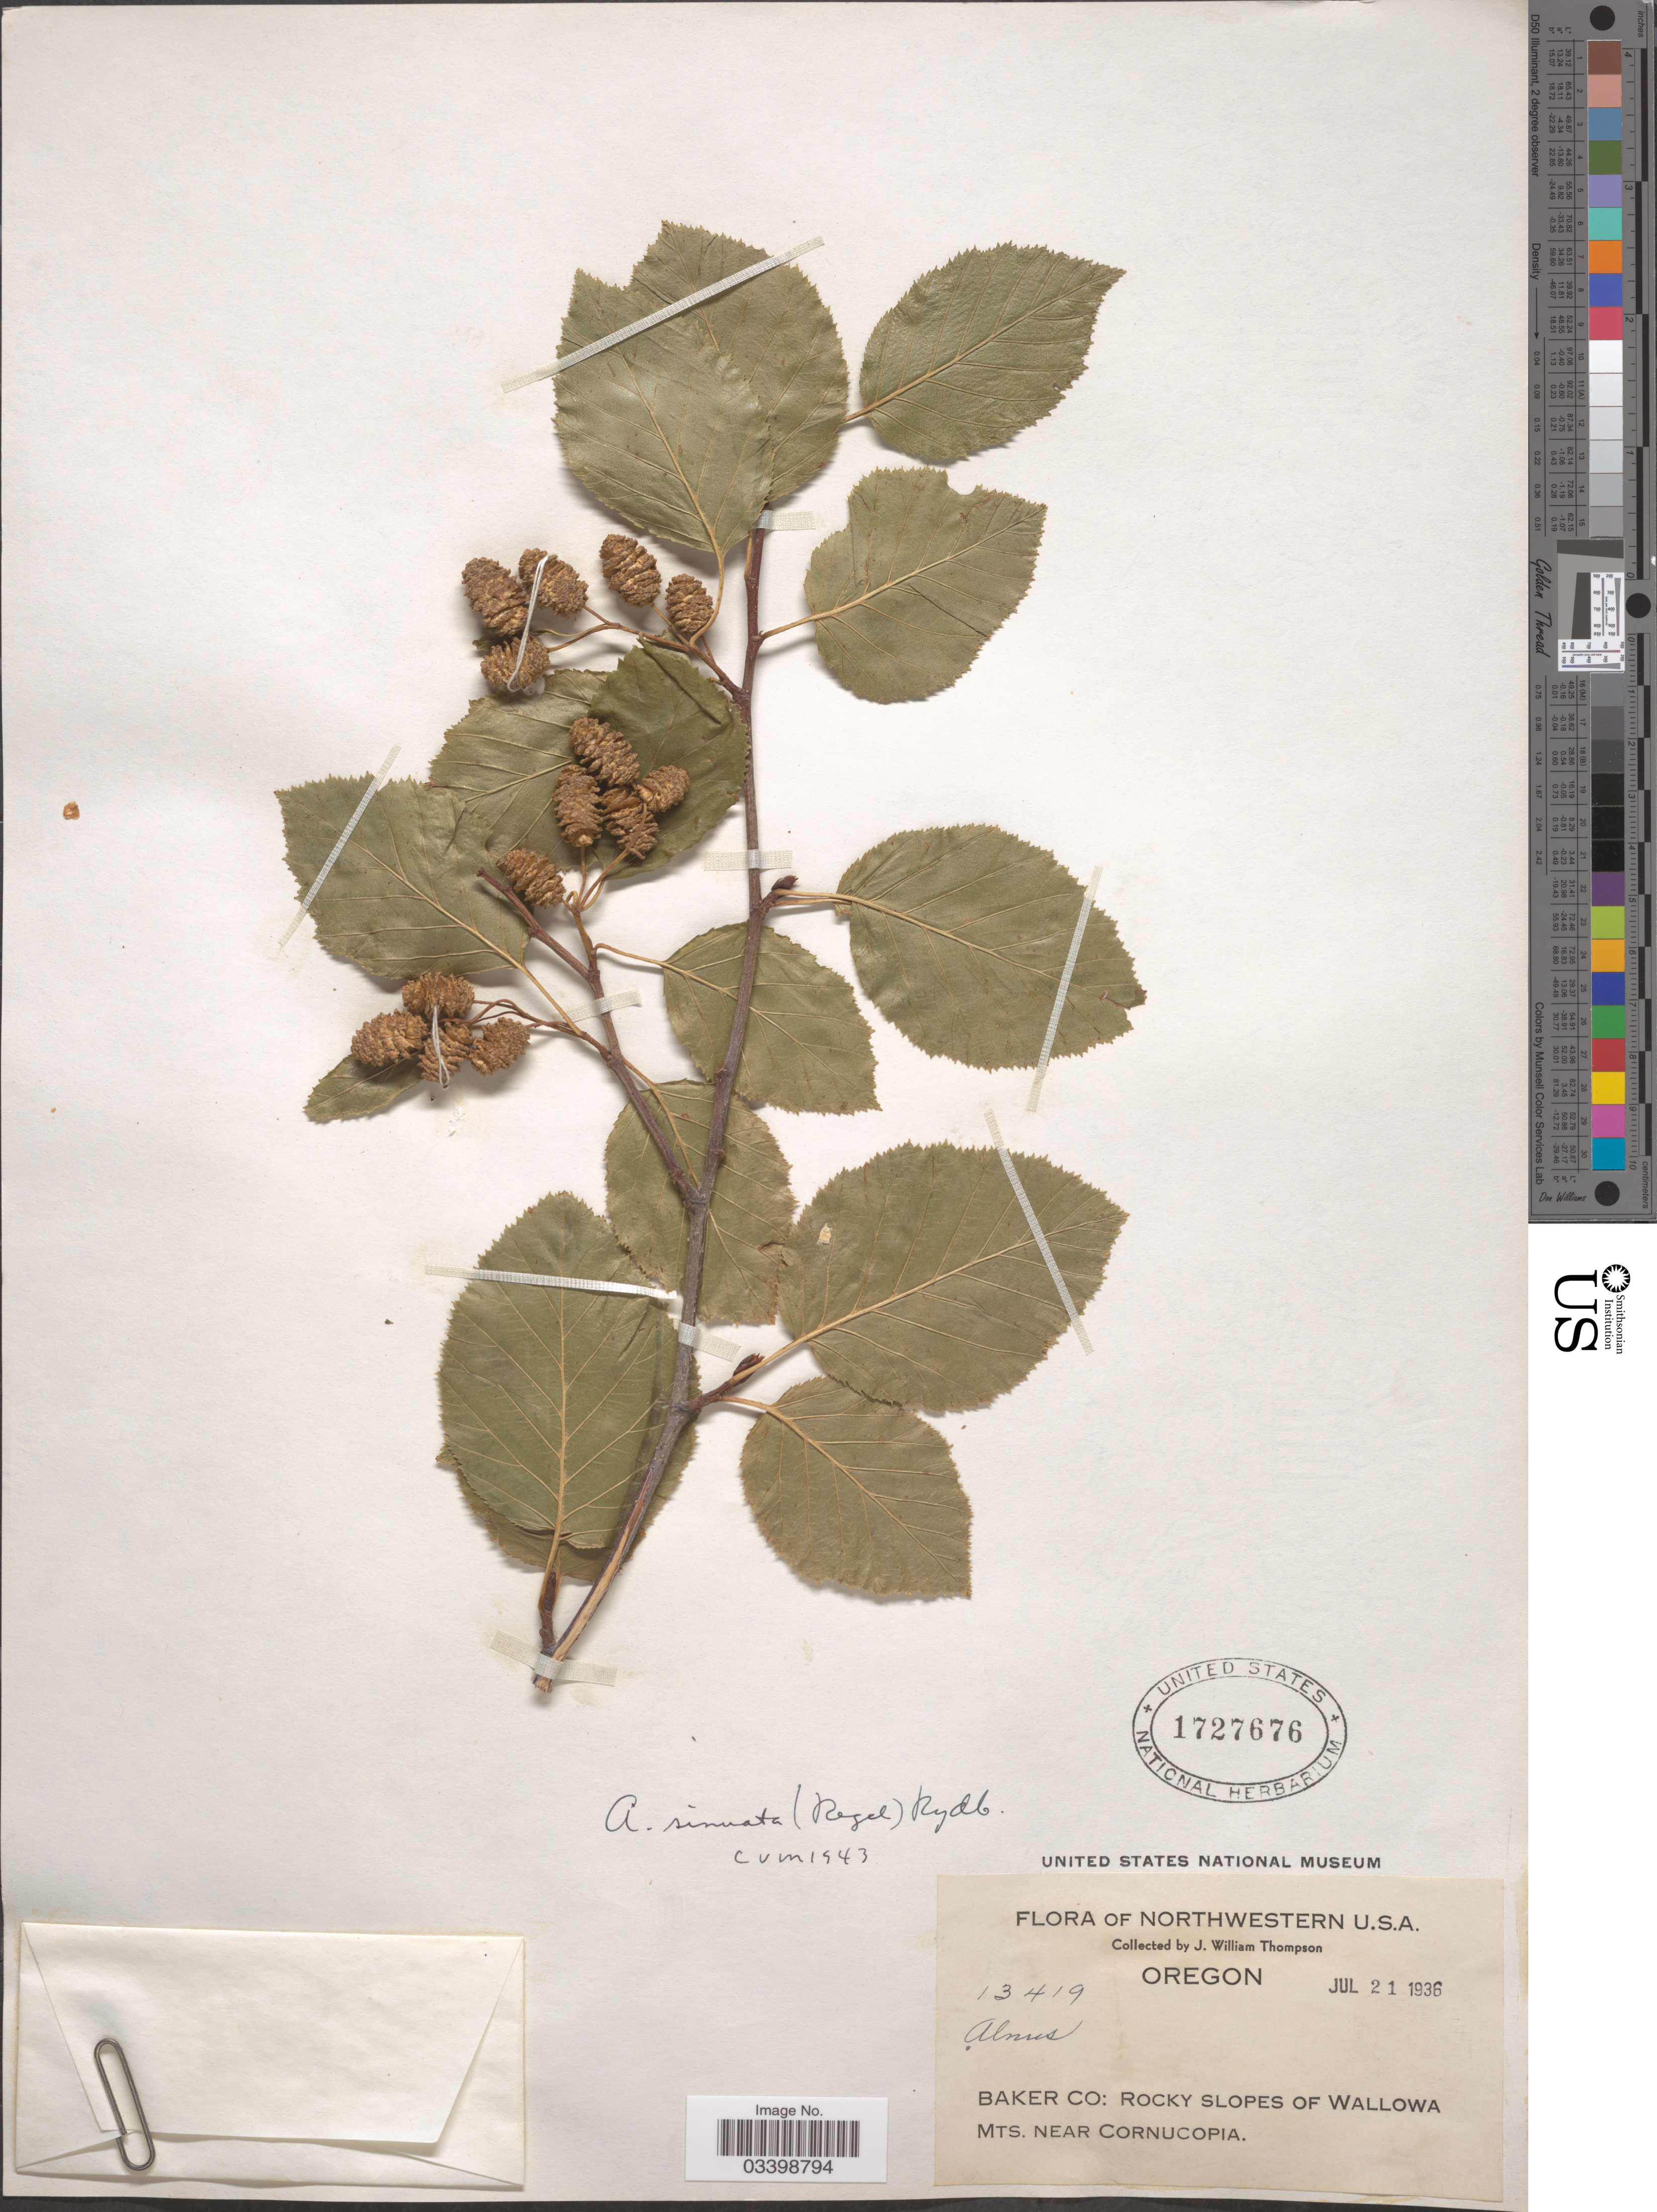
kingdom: Plantae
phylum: Tracheophyta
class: Magnoliopsida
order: Fagales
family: Betulaceae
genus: Alnus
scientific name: Alnus viridis subsp. sinuata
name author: Regel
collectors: J. W. Thompson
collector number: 13419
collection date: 1936-07-21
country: United States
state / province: Oregon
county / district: Baker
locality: Northwestern U.S.A., Baker Co: Rocky Slopes of Wallowa Mts. near Cornucopia.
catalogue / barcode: US 1727676